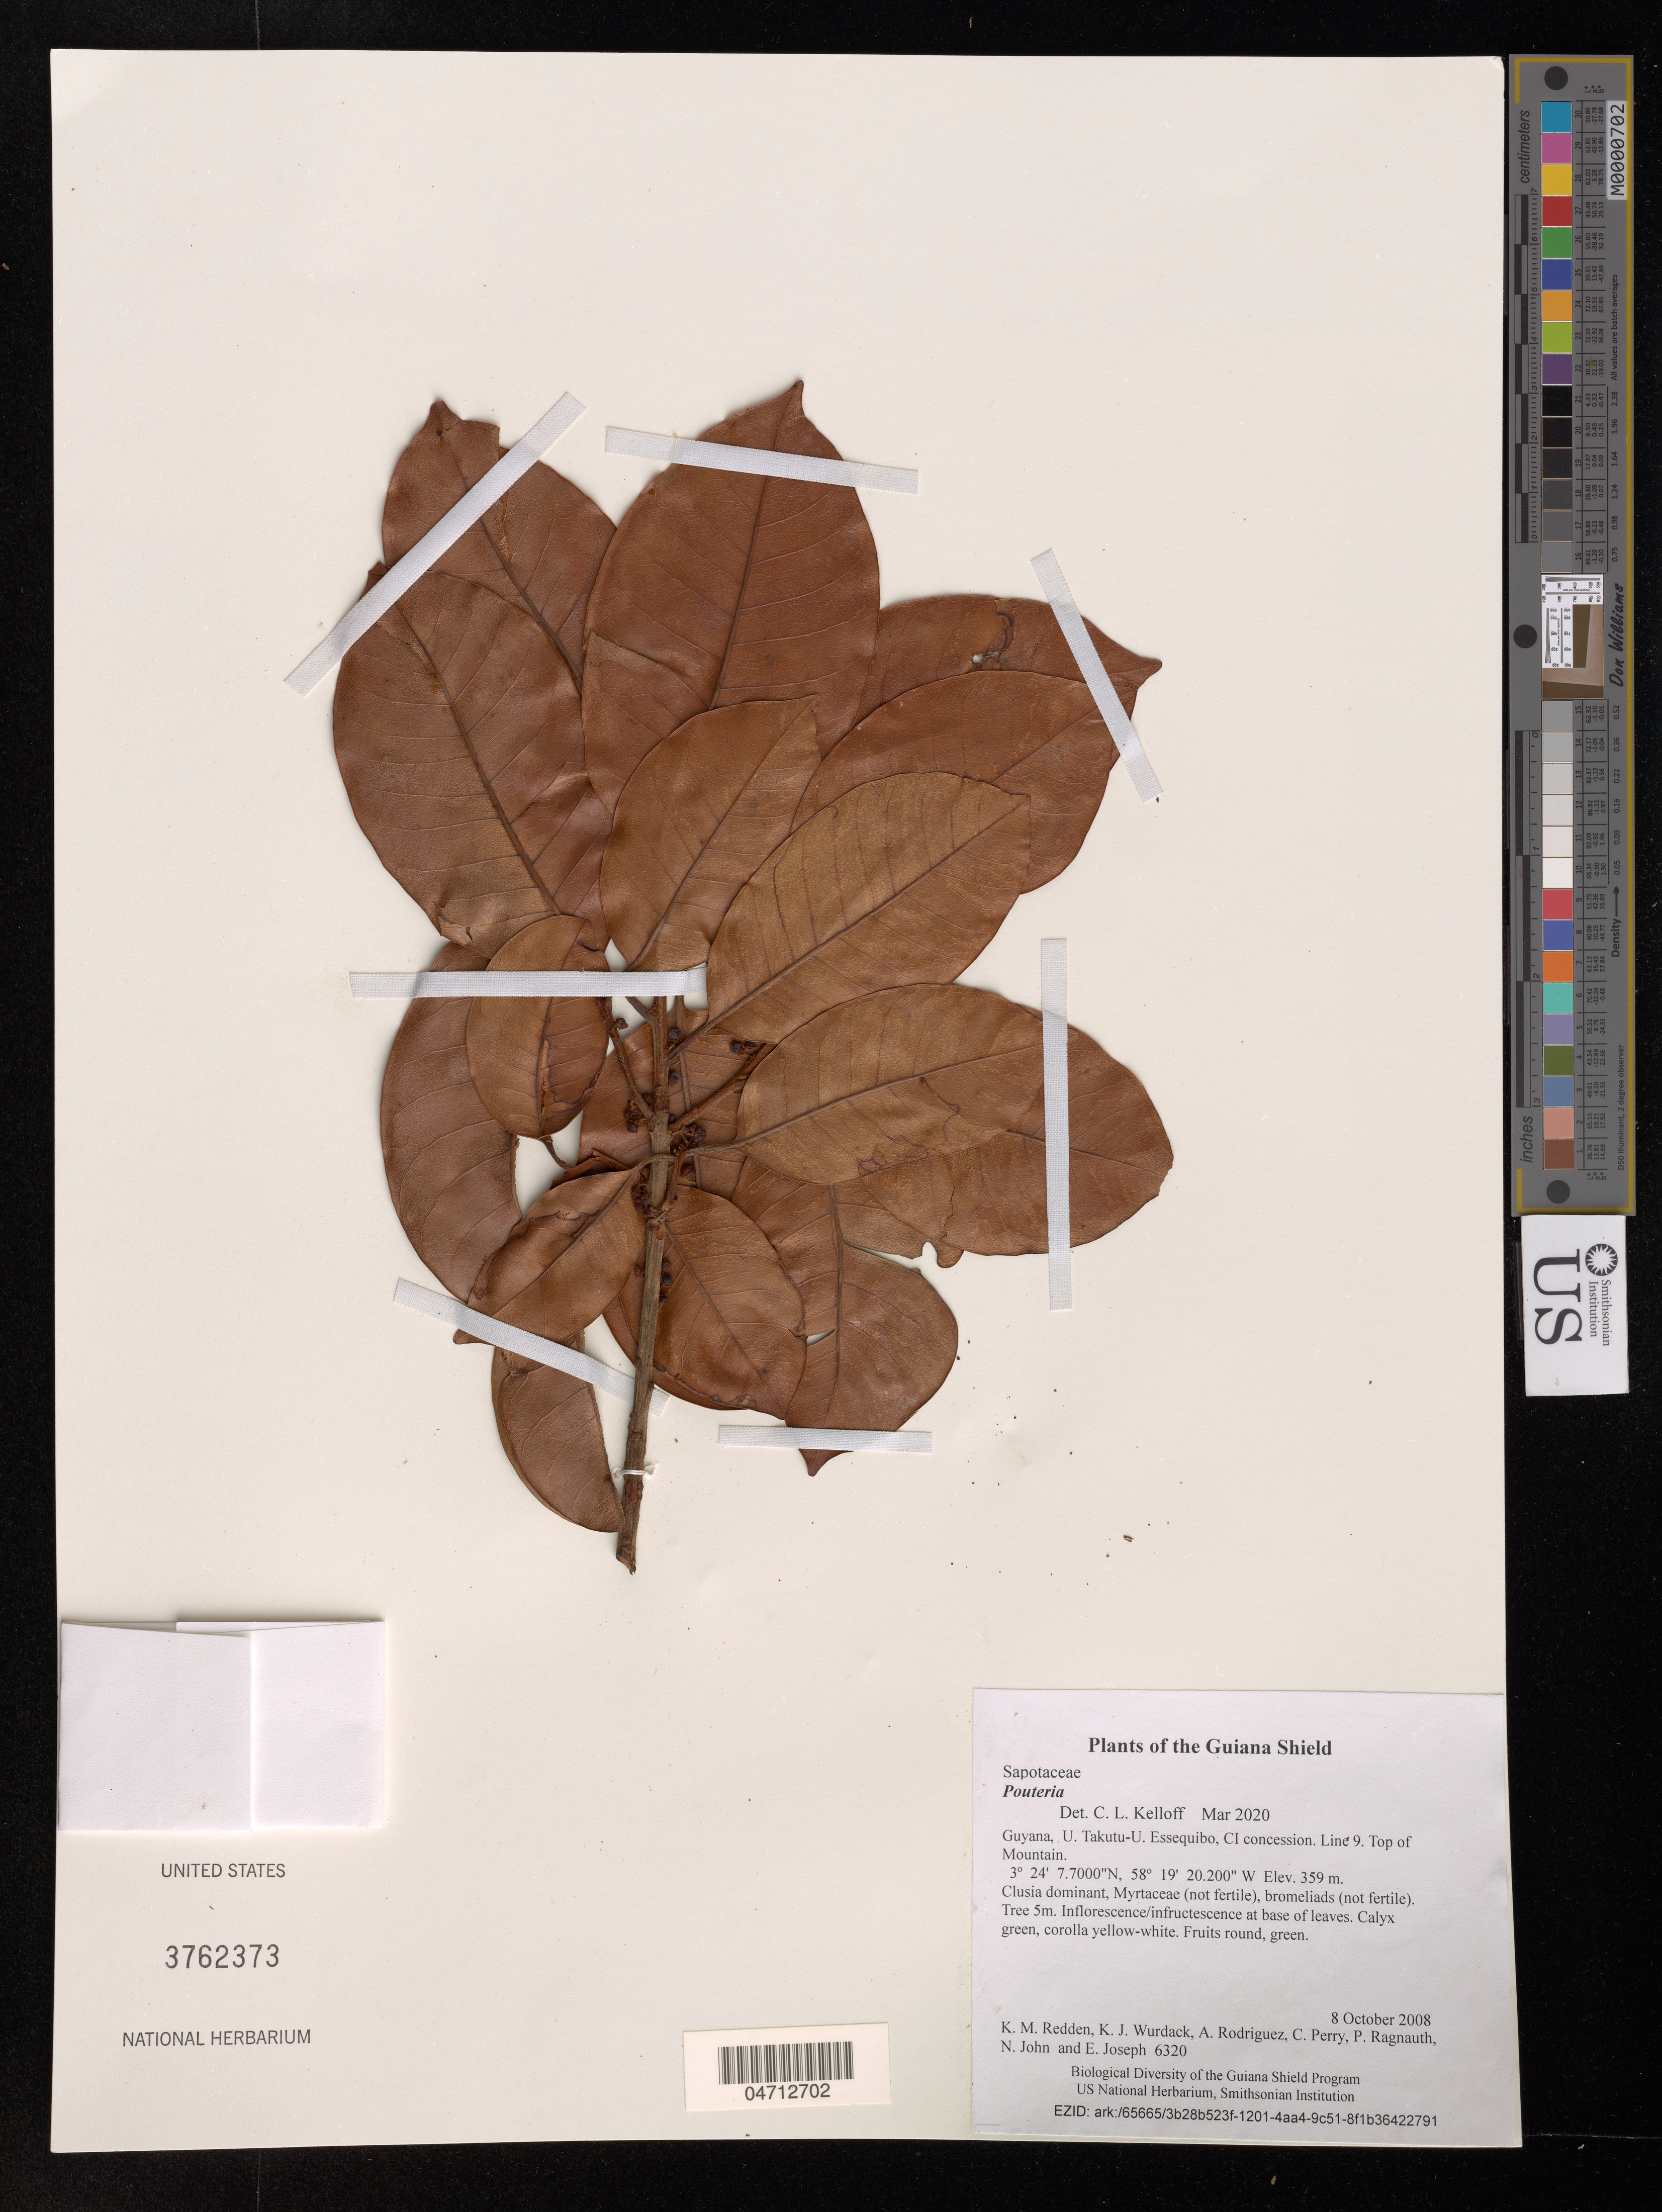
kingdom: Plantae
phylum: Tracheophyta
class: Magnoliopsida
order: Ericales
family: Sapotaceae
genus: Pouteria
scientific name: Pouteria sp.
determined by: Kelloff, C. L.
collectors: K. M. Redden, K. Wurdack, A. Rodriguez, C. Perry, P. Ragnauth, N. John & E. Joseph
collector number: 6320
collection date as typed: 8 October 2008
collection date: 2008-10-08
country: Guyana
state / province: U. Takutu-U. Essequibo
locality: CI concession. Line 9. Top of Mountain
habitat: Clusia dominant, Myrtaceae (not fertile), bromeliads (not fertile)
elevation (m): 359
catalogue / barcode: US 3762373